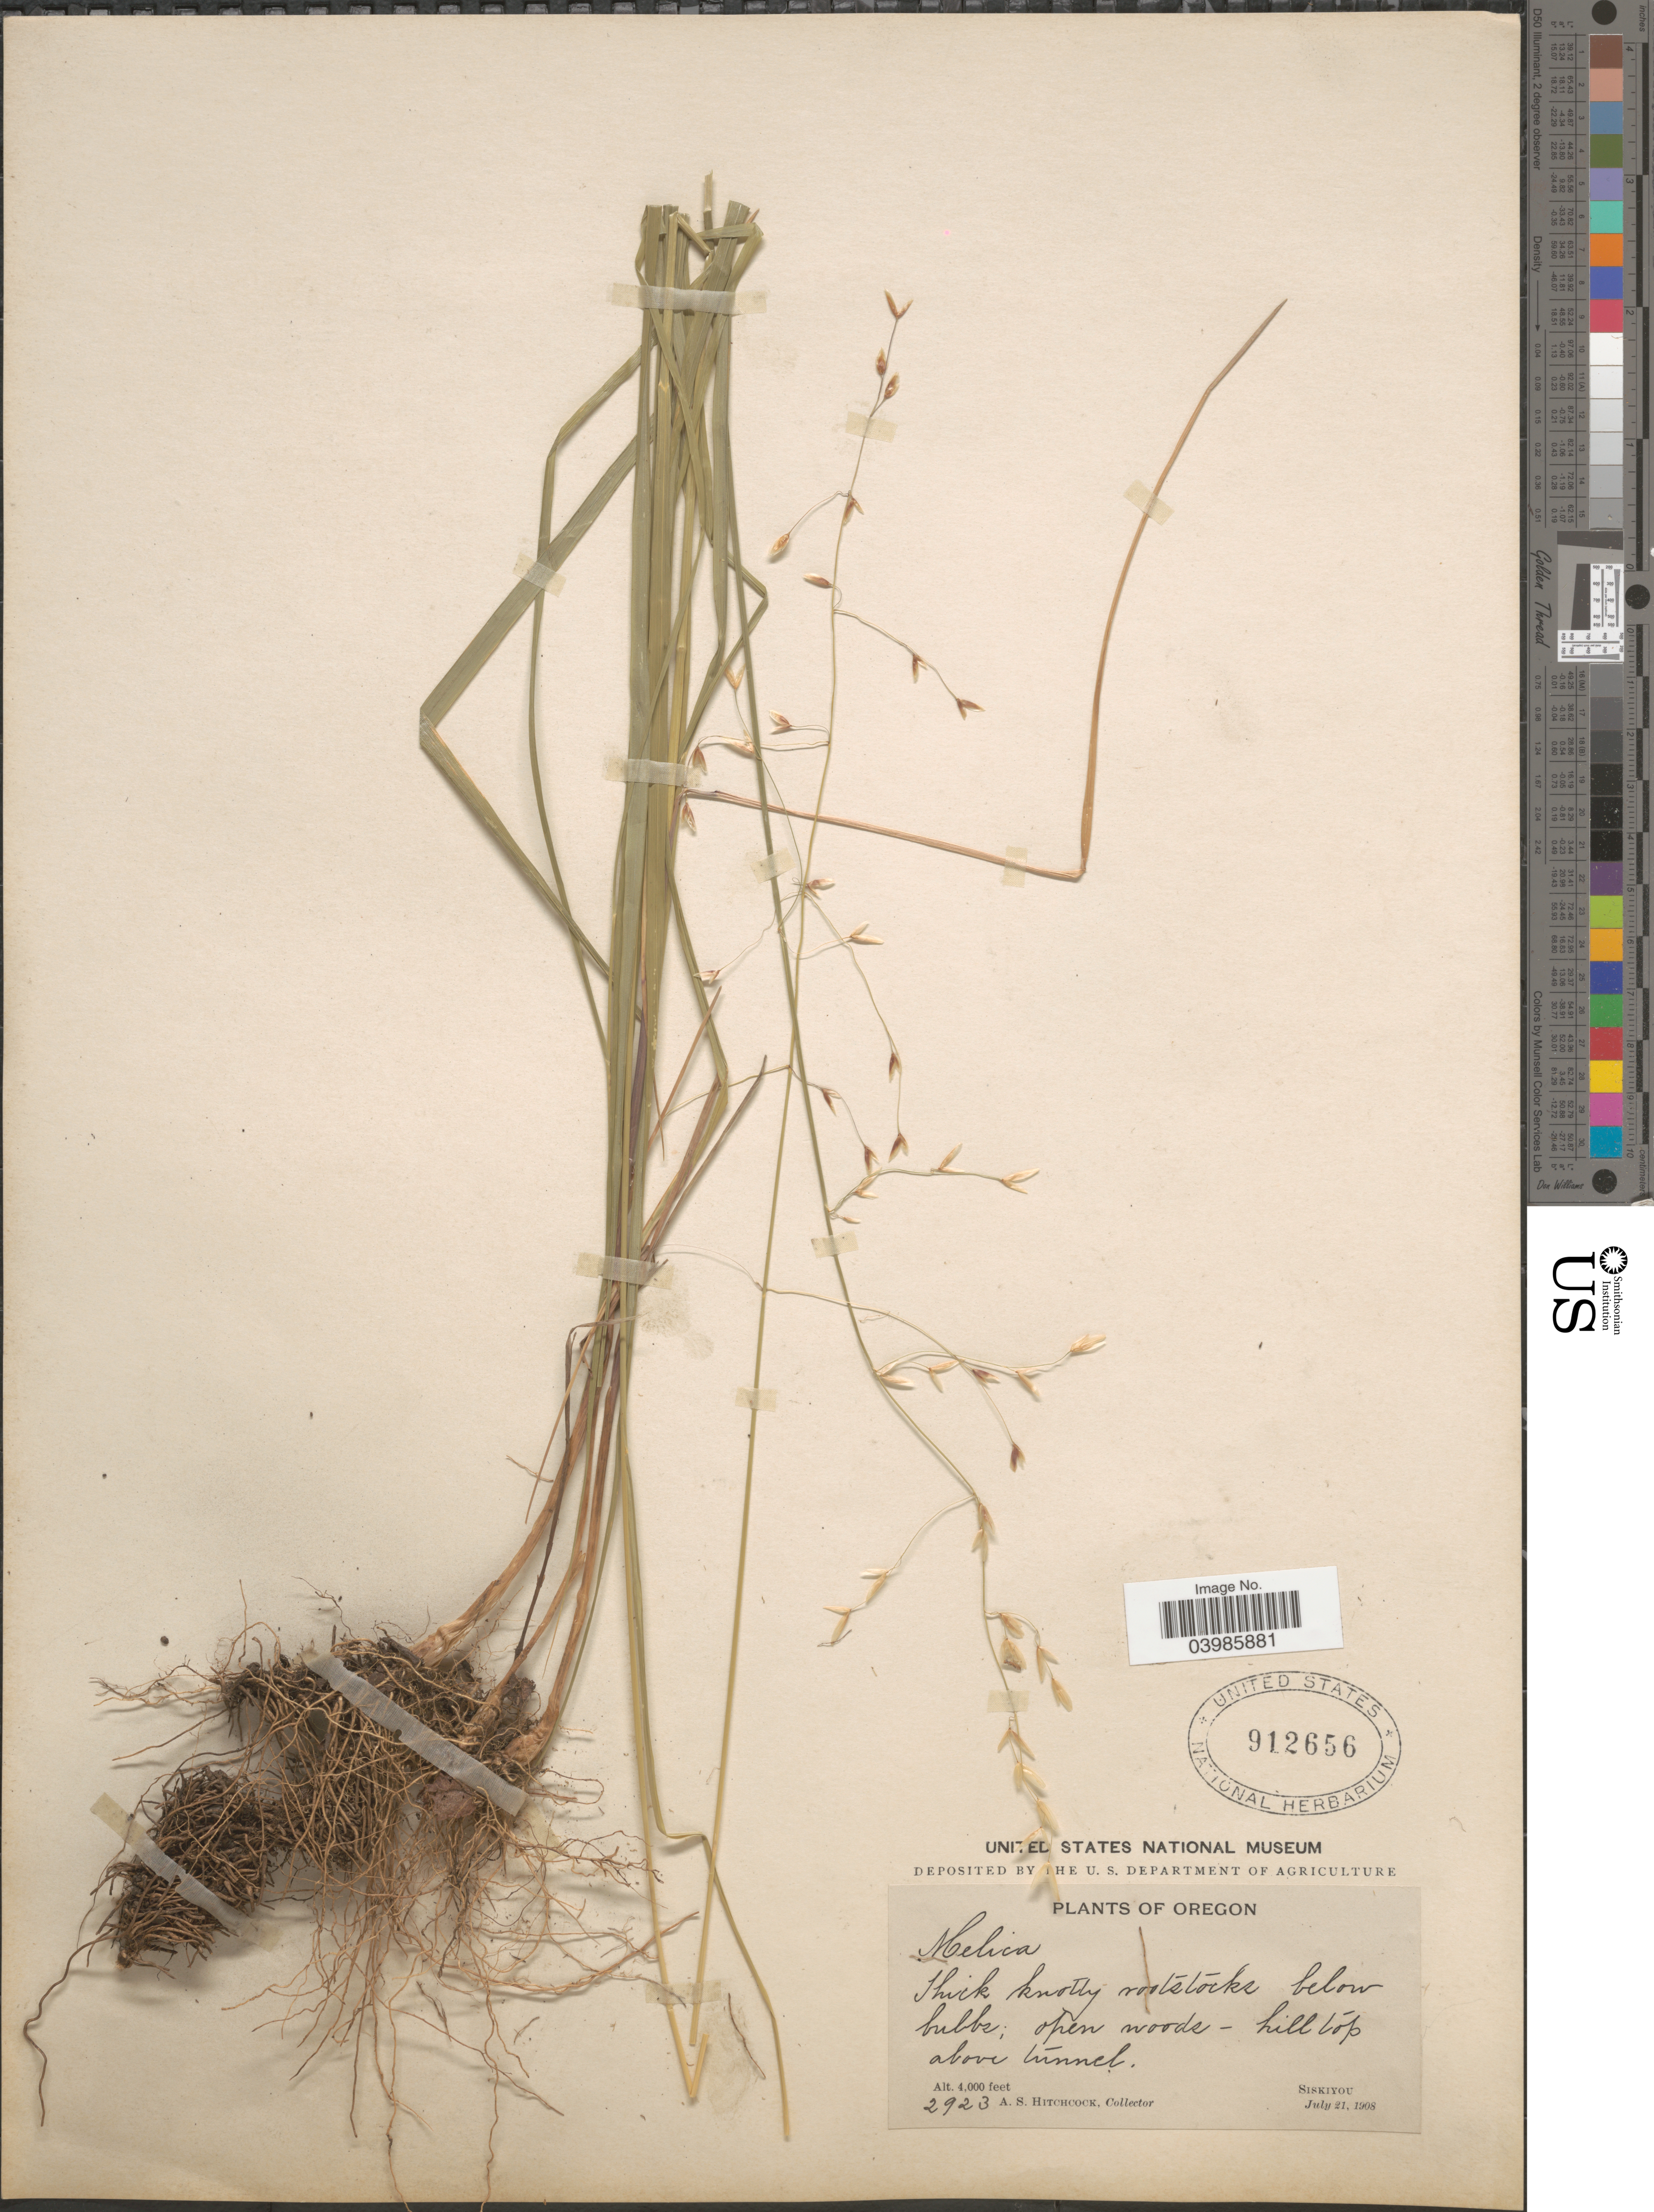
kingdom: Plantae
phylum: Tracheophyta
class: Liliopsida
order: Poales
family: Poaceae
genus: Melica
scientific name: Melica geyeri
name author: Munro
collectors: A. S. Hitchcock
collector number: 2923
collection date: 1908-07-21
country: United States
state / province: Oregon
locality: Hill top above tunnel. Siskiyou.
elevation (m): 1219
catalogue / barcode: US 912656